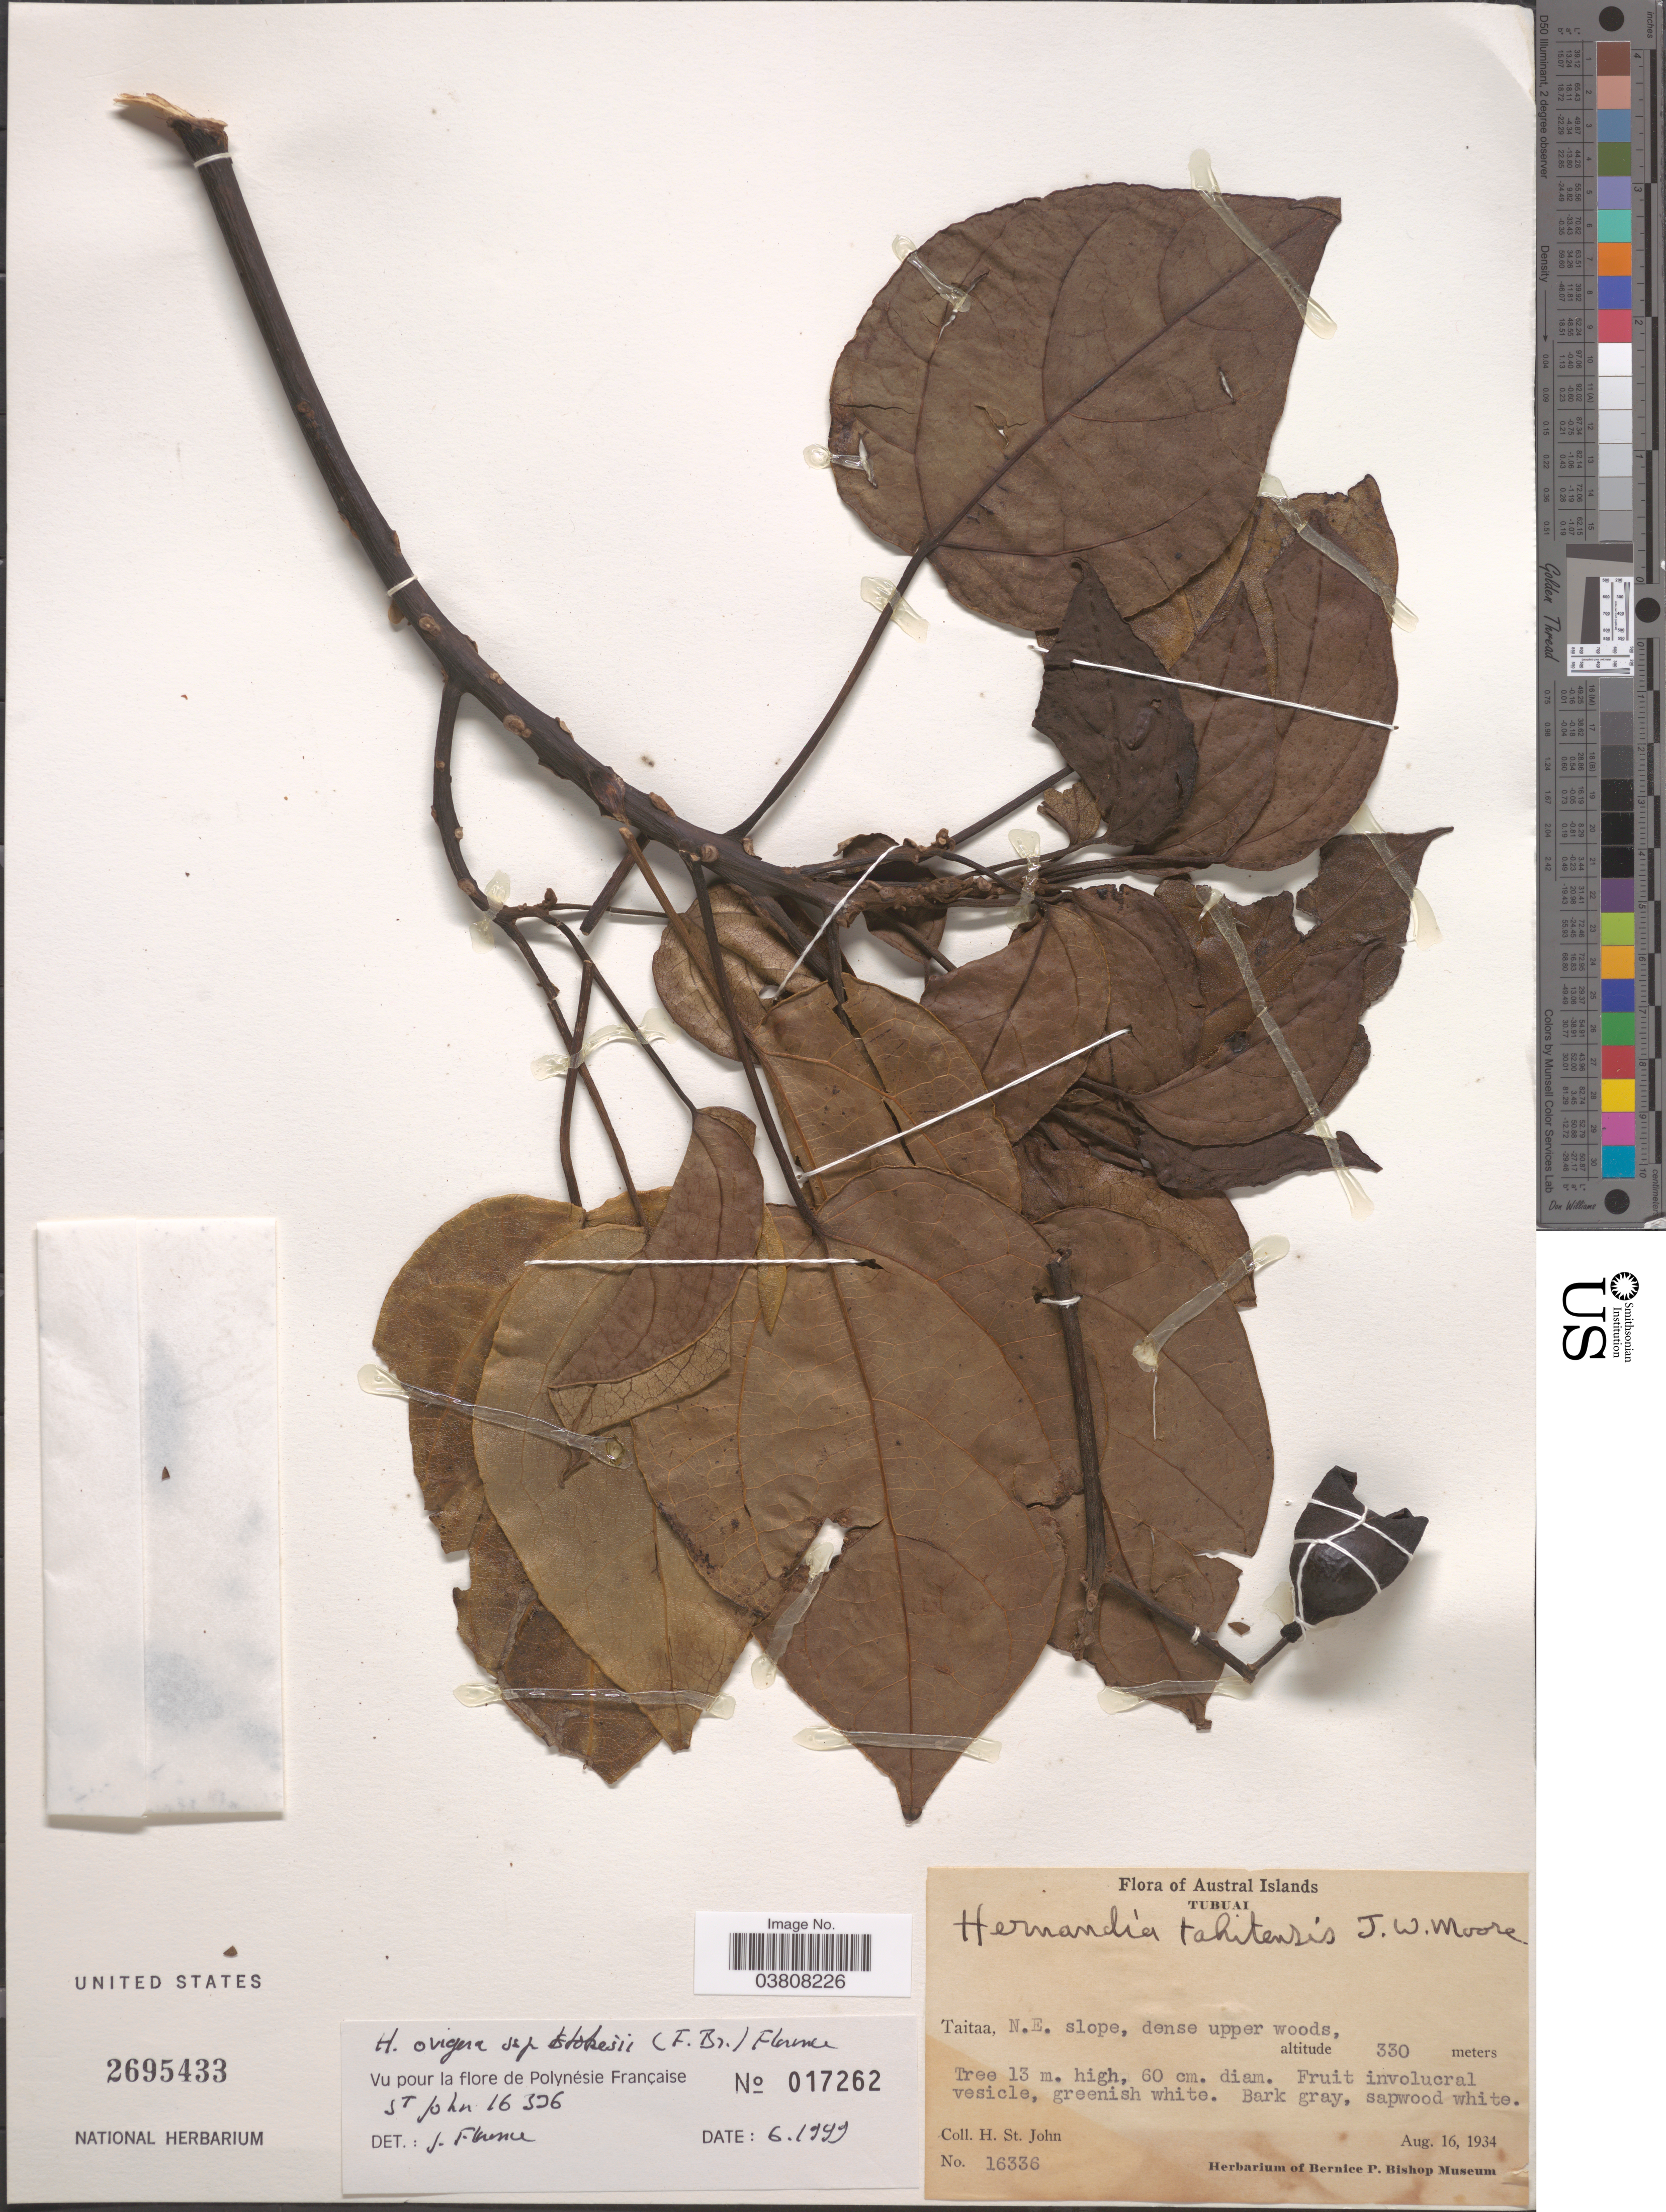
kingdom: Plantae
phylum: Tracheophyta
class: Magnoliopsida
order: Laurales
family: Hernandiaceae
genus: Hernandia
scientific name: Hernandia ovigera var. stokesi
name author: F. Br.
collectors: H. St. John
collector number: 16336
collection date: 1934-08-16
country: French Polynesia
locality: Austral Islands. Tubuai. Taitaa, N.E. slope.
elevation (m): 330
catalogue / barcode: US 2695433